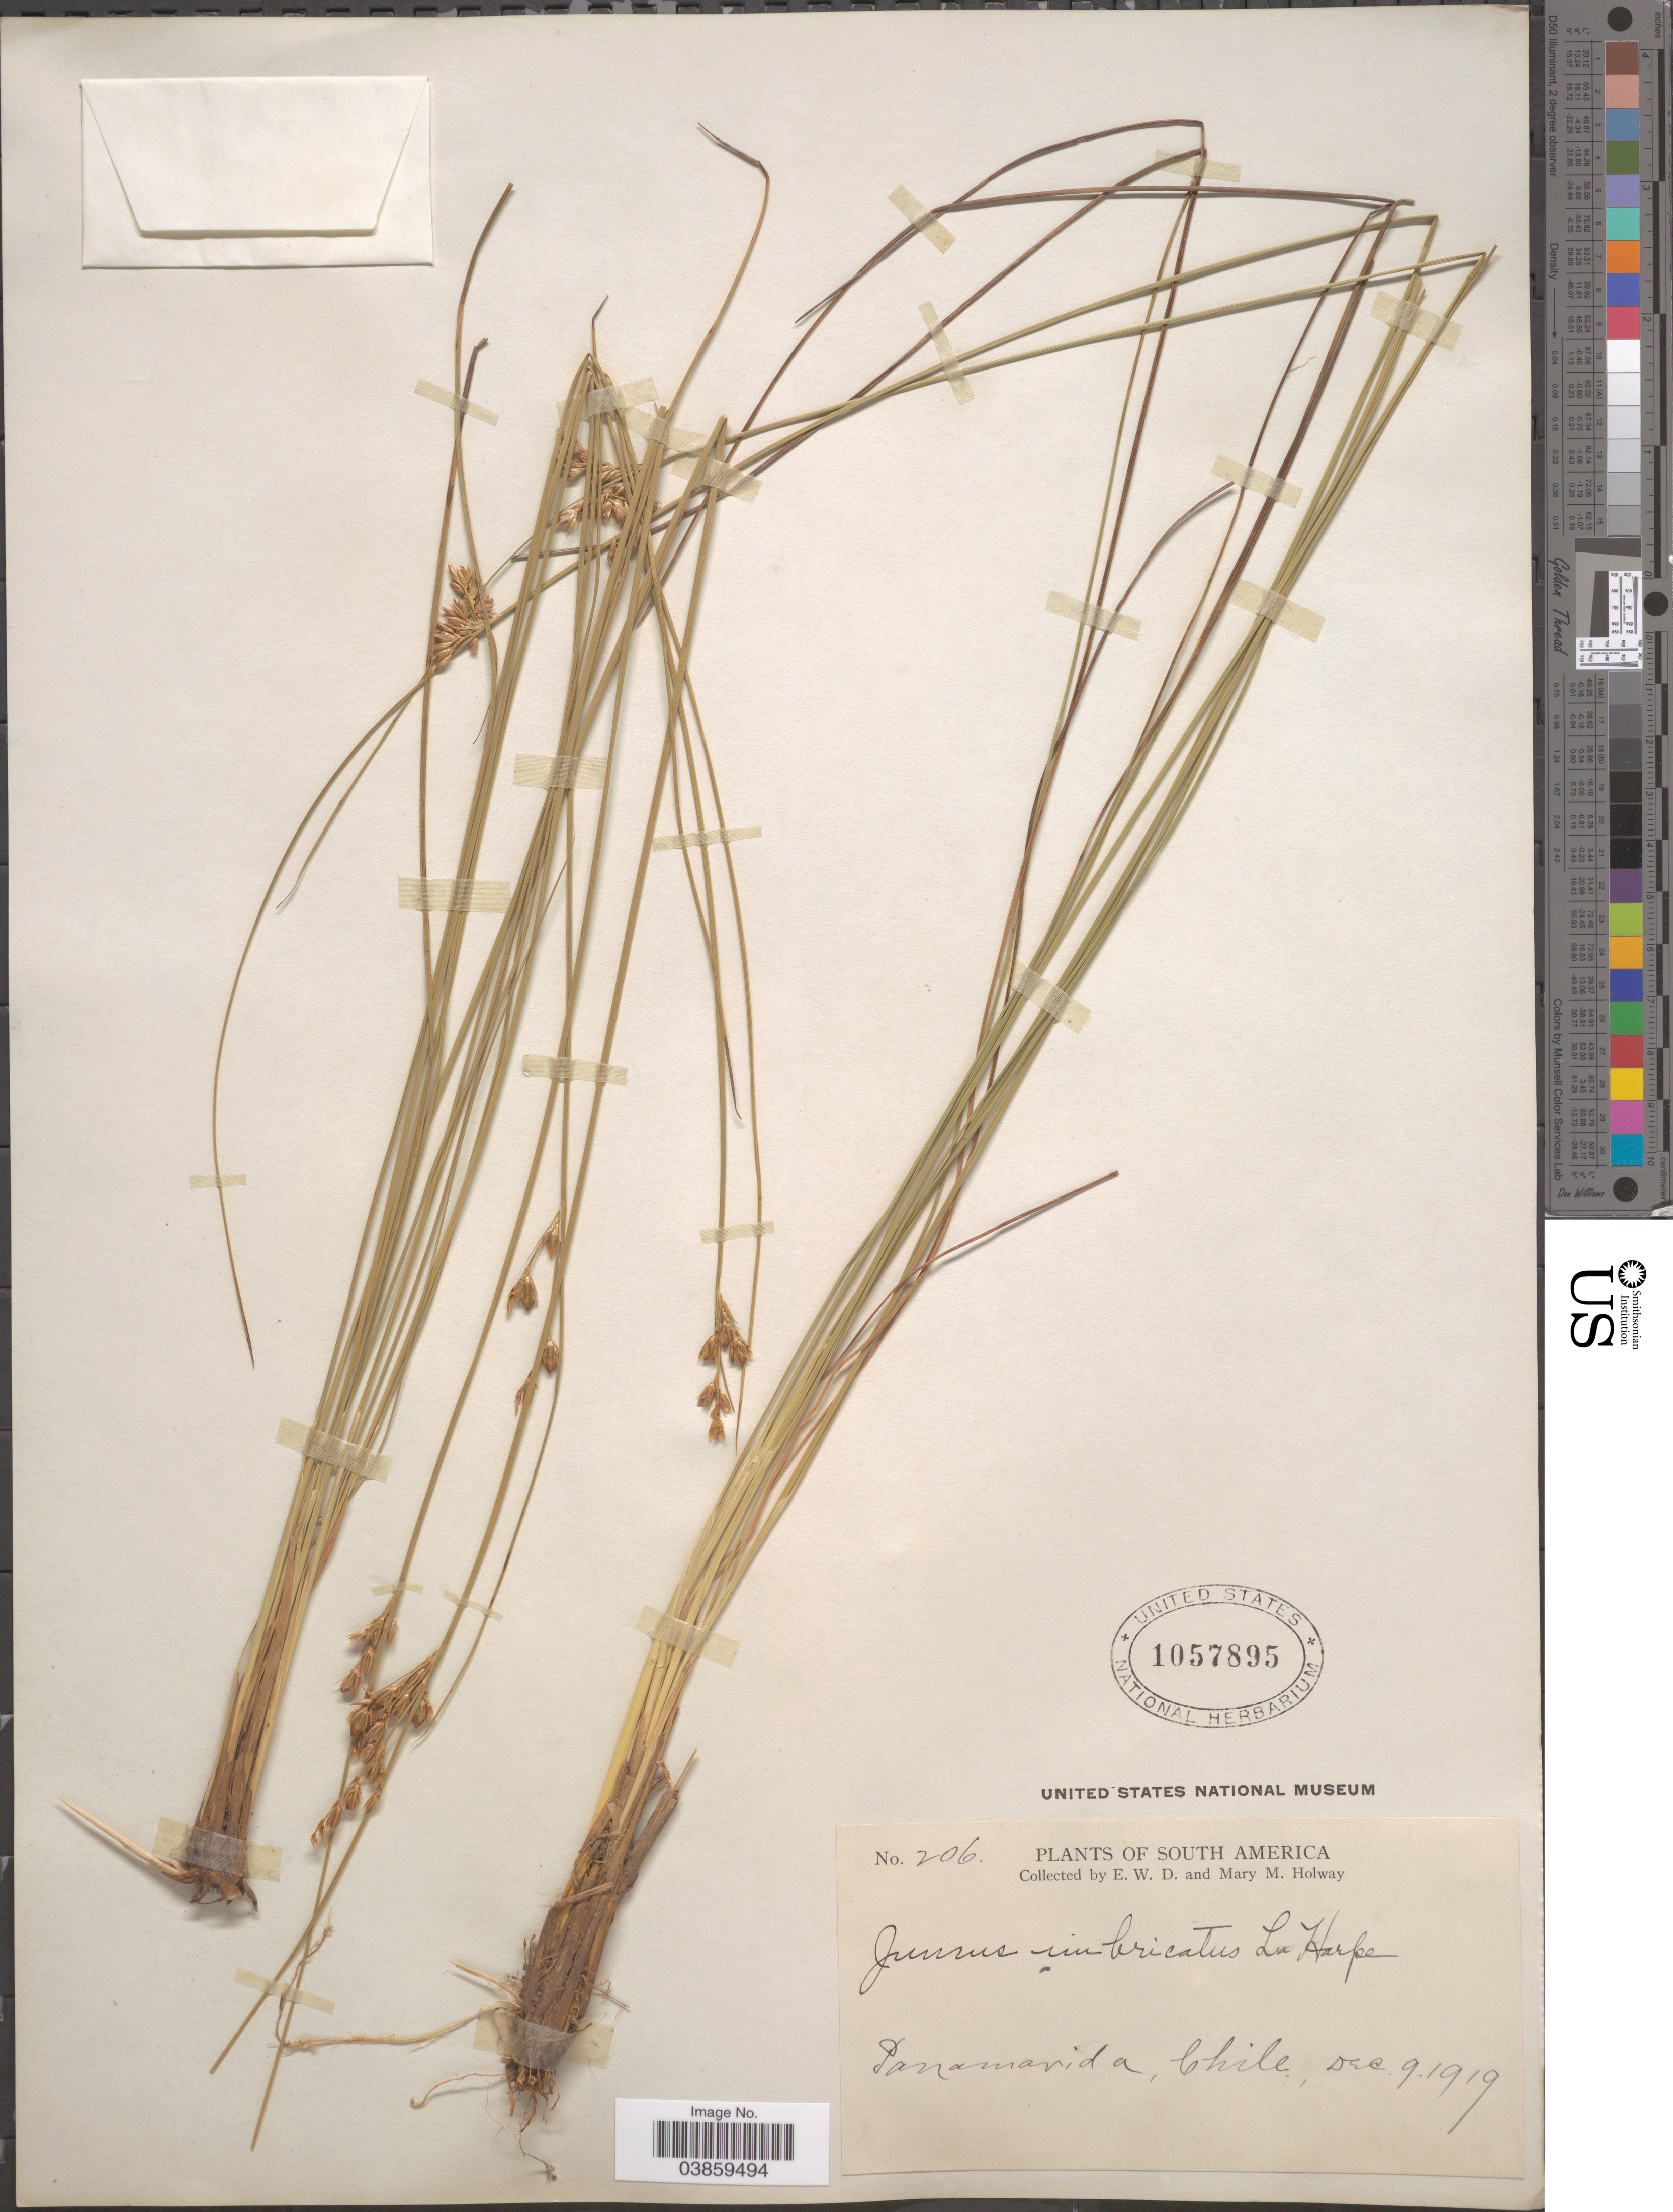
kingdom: Plantae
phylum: Tracheophyta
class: Liliopsida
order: Poales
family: Juncaceae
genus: Juncus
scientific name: Juncus imbricatus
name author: Laharpe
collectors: E. W. D. Holway & M. M. Holway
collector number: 206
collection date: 1919-12-09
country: Chile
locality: Panamarida.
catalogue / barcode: US 1057895